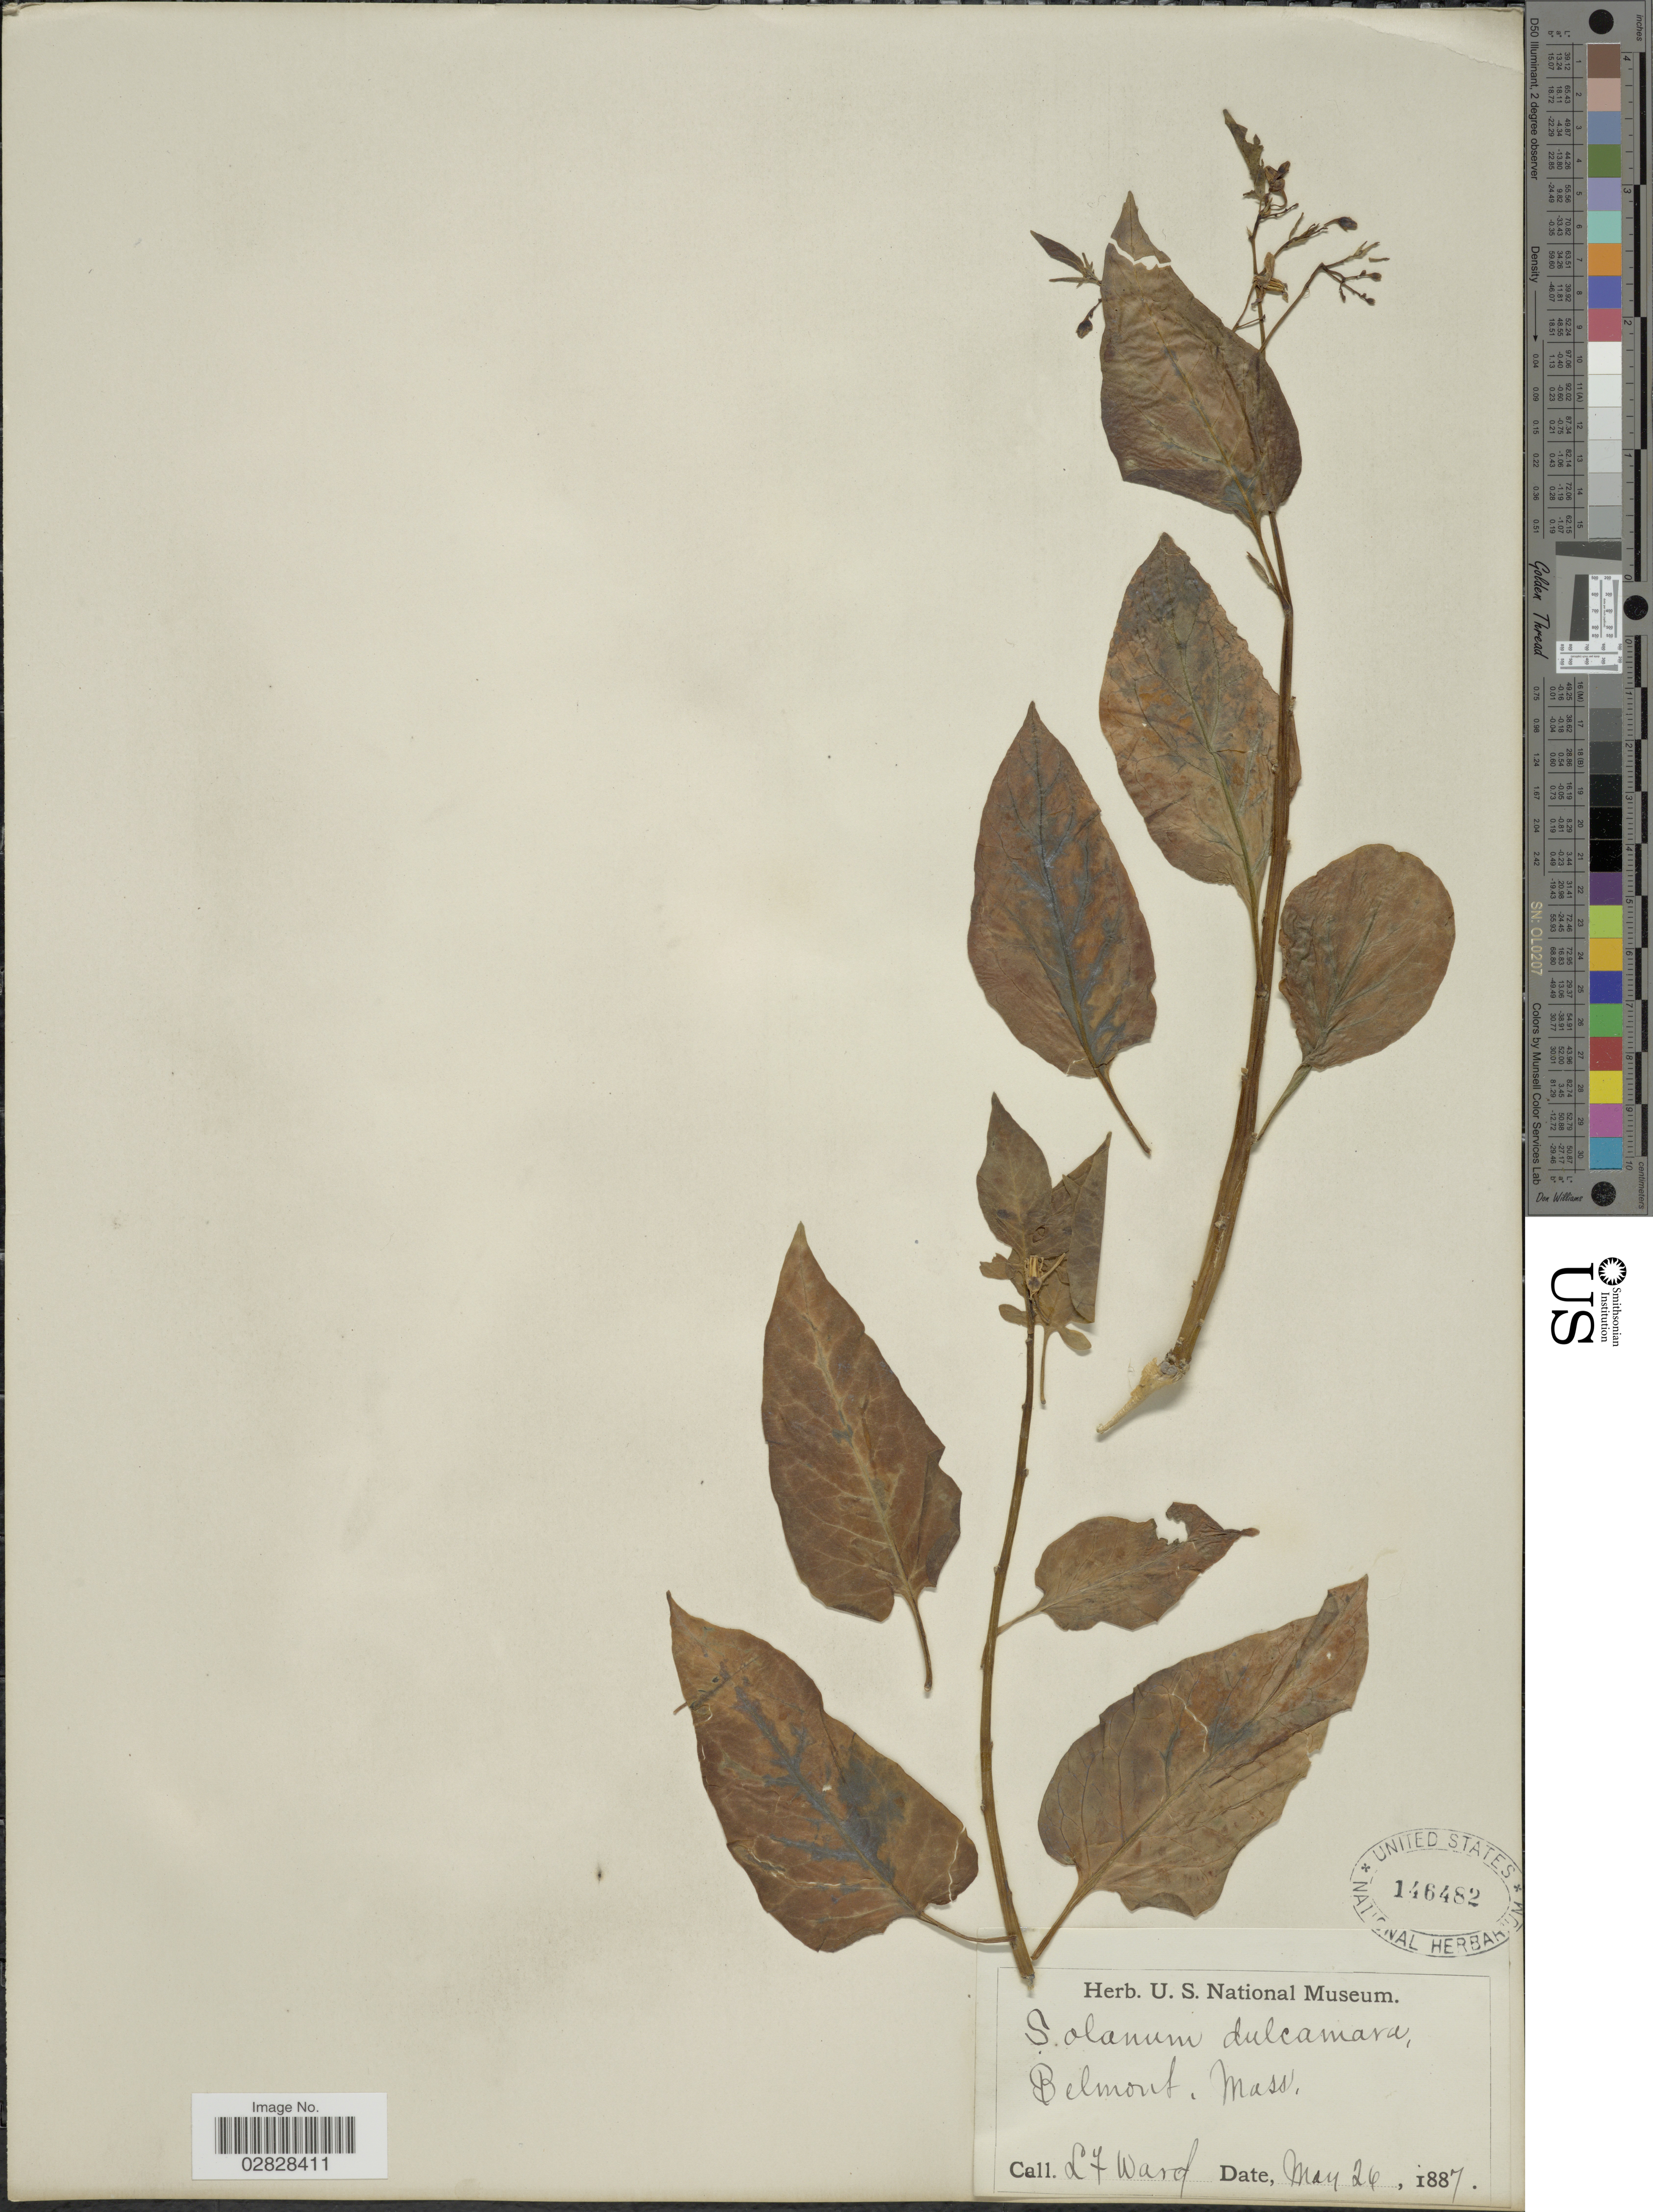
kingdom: Plantae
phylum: Tracheophyta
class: Magnoliopsida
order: Solanales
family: Solanaceae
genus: Solanum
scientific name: Solanum dulcamara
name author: L.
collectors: L. Ward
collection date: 1887-05-26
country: United States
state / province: Massachusetts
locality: Belmont.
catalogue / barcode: US 146482